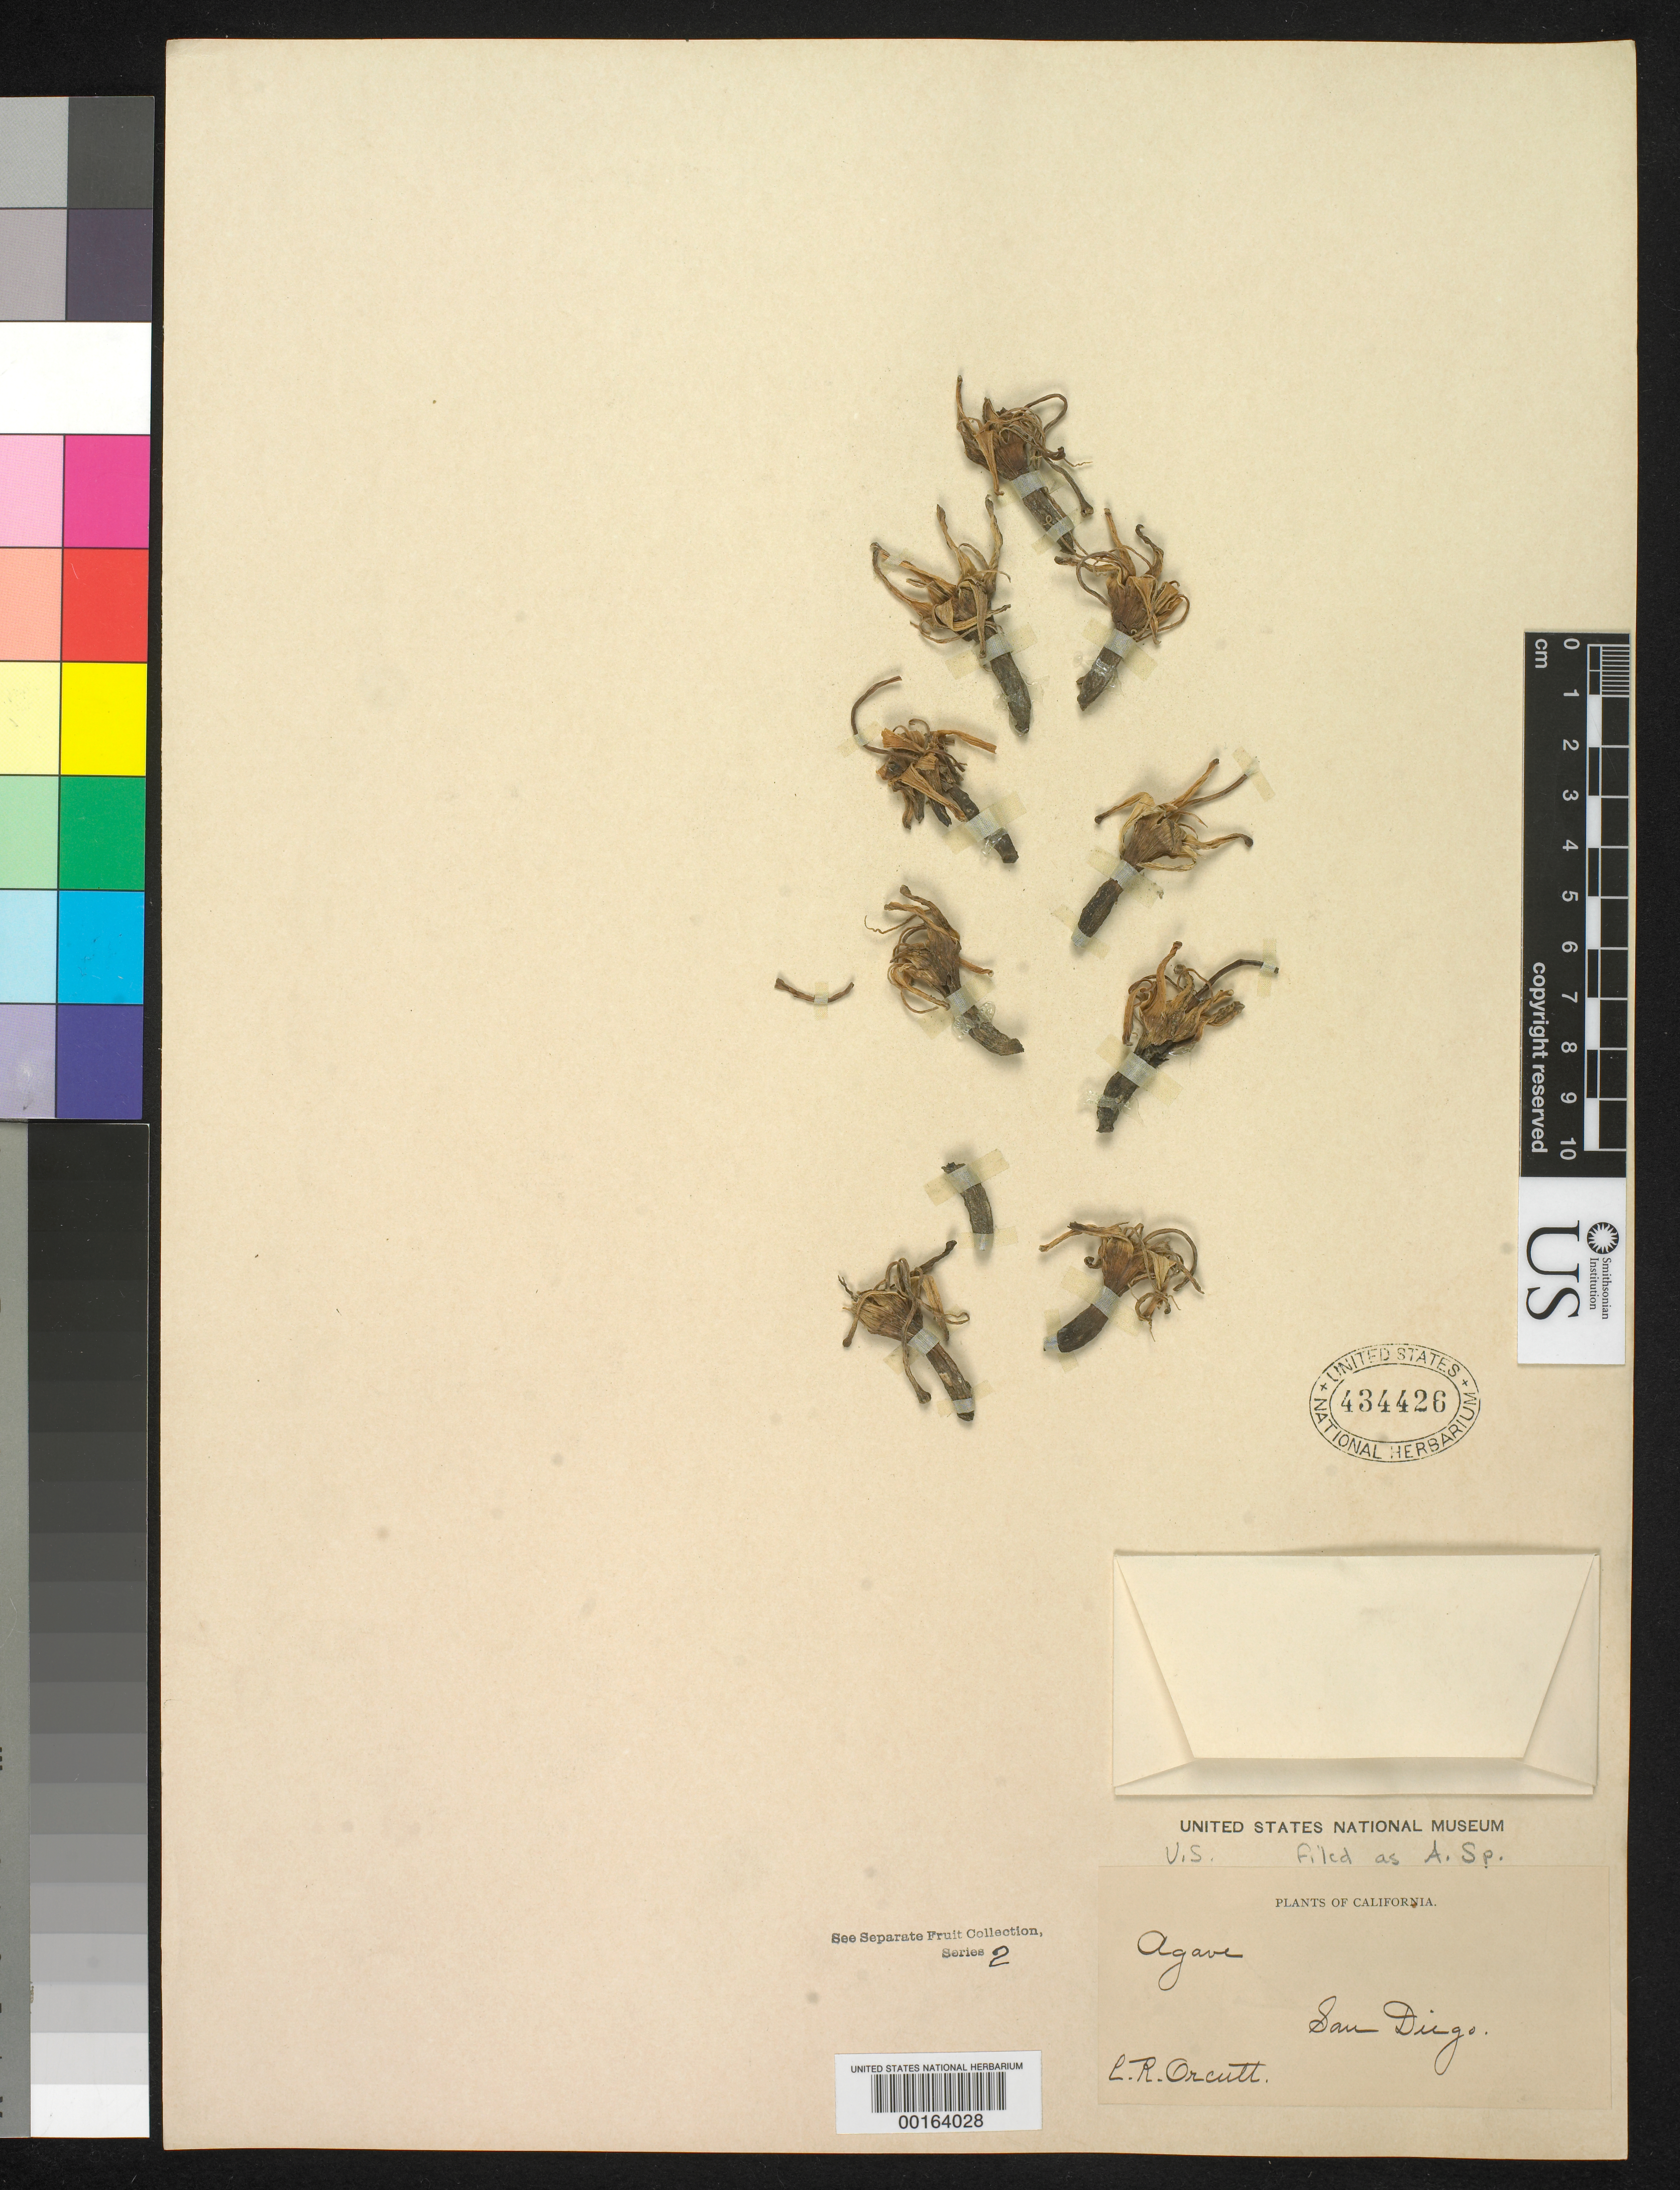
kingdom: Plantae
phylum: Tracheophyta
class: Liliopsida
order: Asparagales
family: Asparagaceae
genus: Agave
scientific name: Agave sp.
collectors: C. R. Orcutt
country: United States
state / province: California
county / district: San Diego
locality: San diego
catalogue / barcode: US 434426